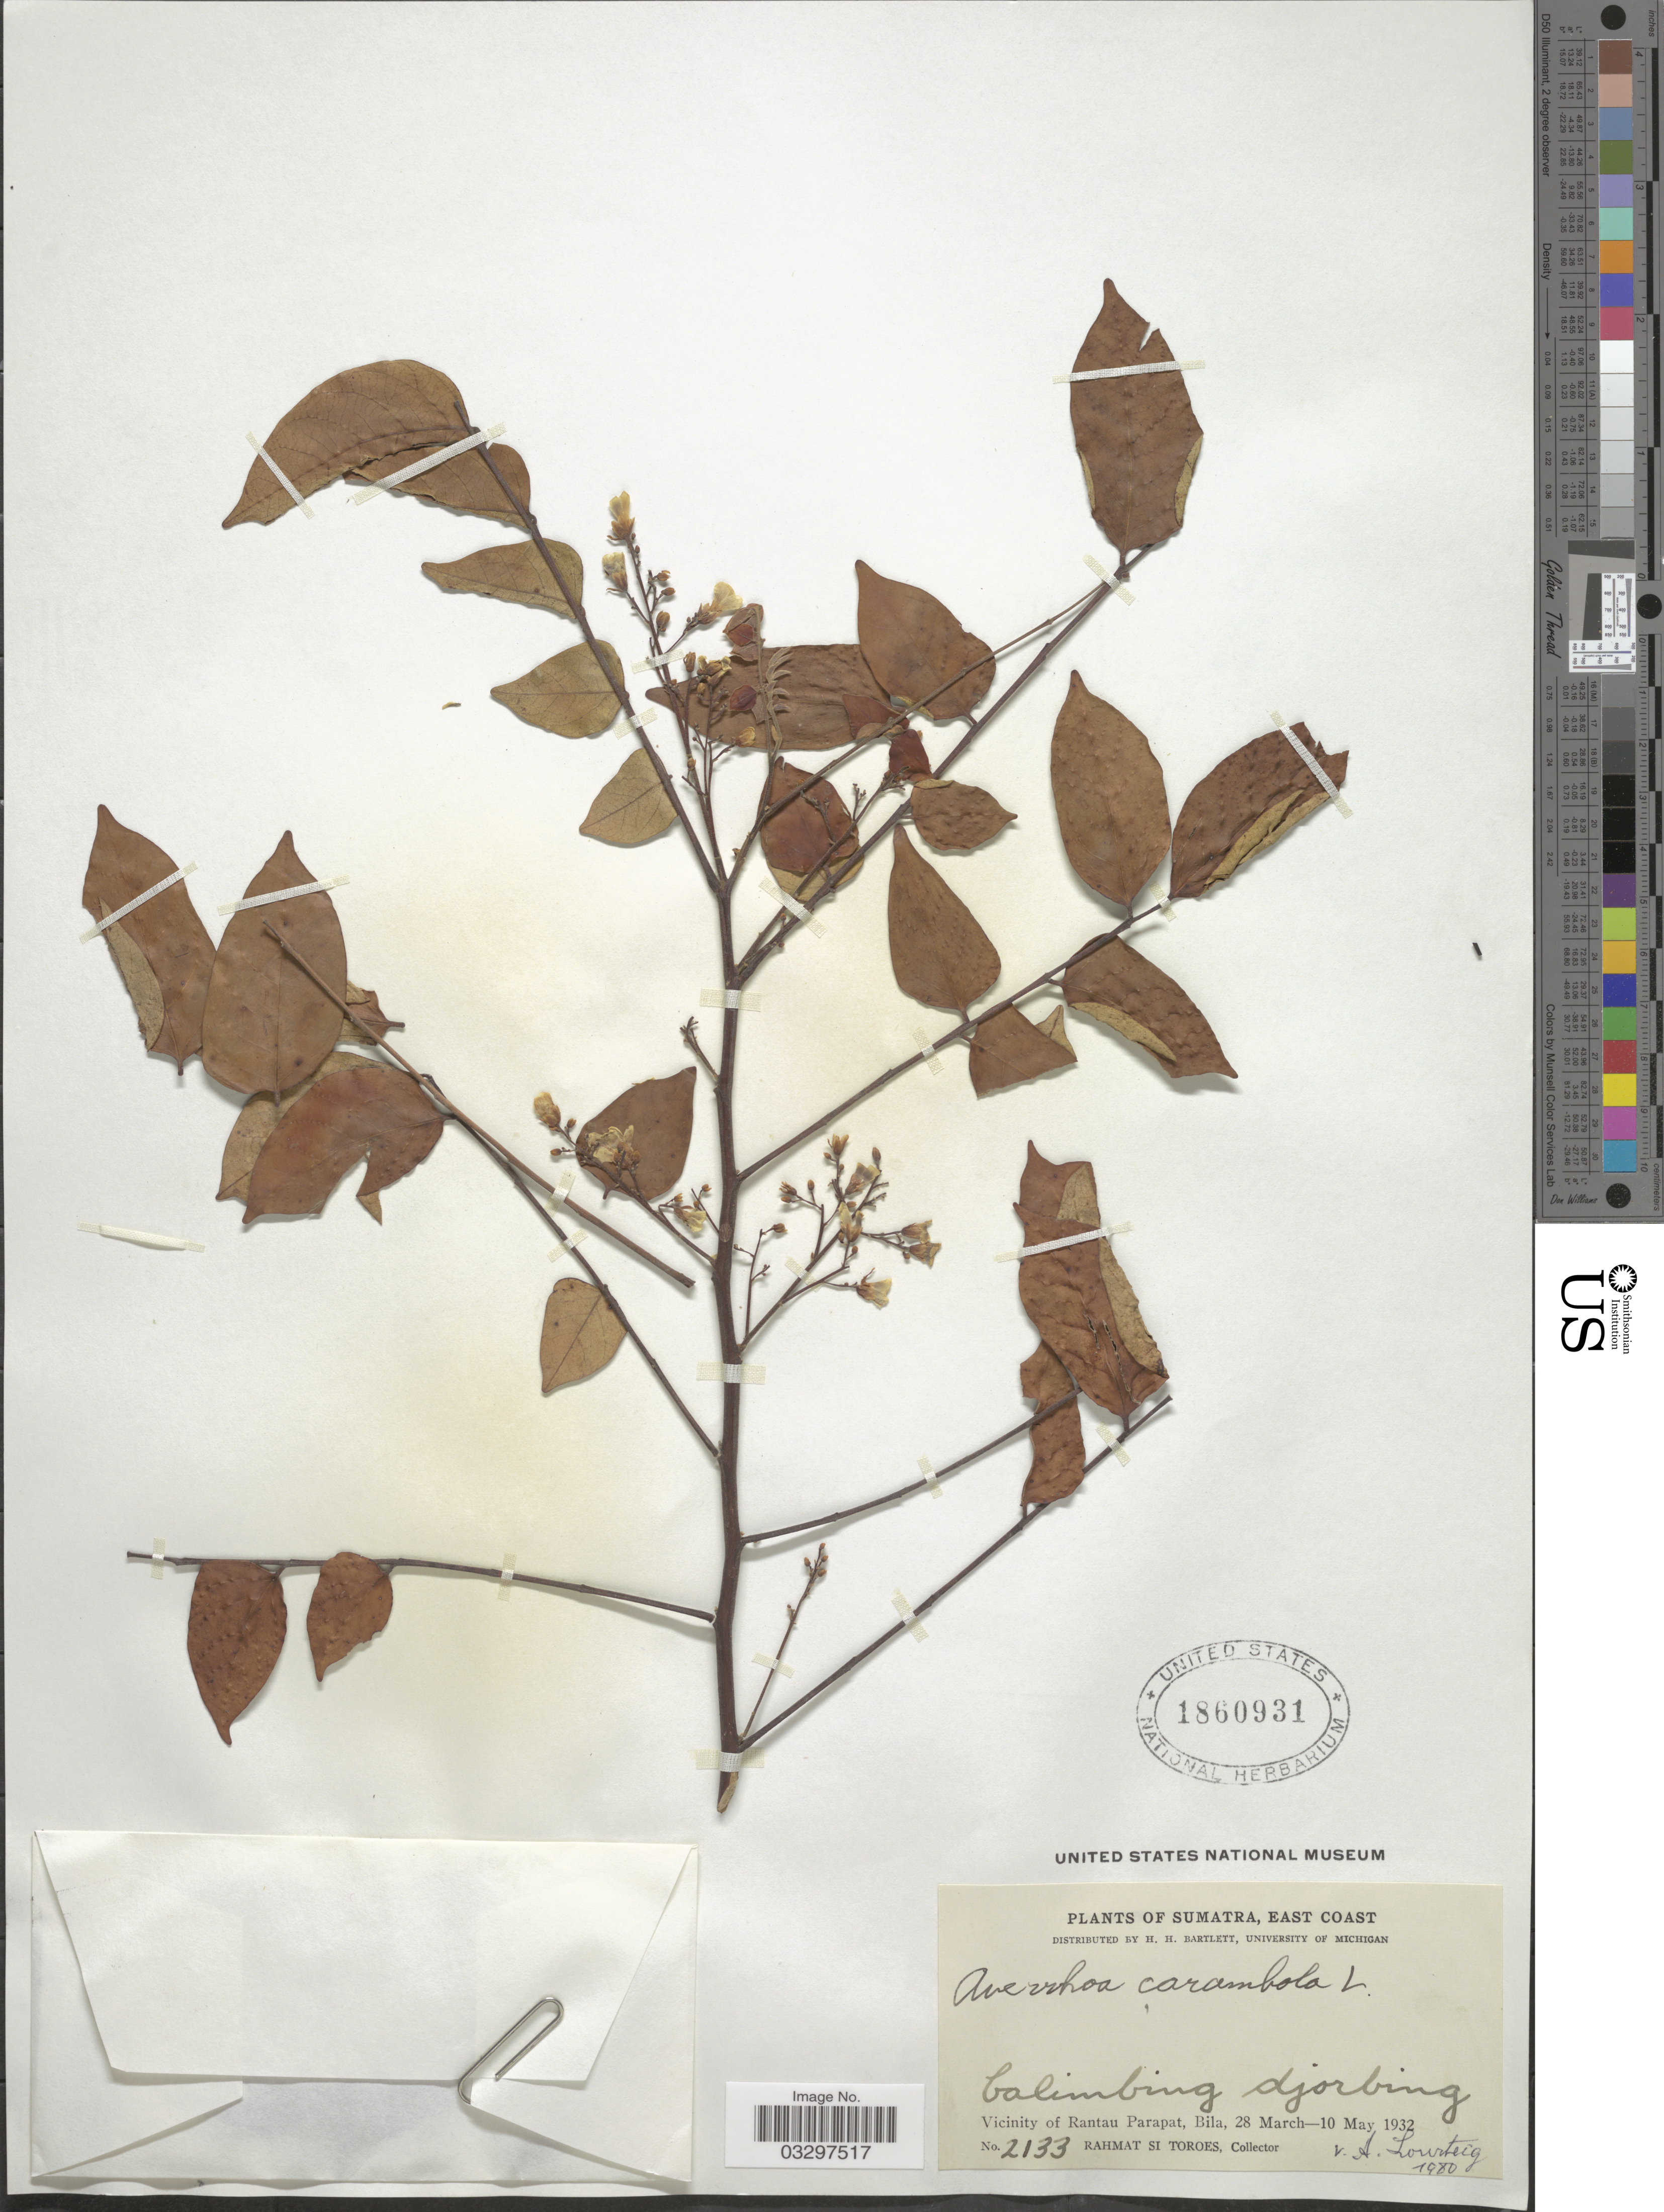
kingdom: Plantae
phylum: Tracheophyta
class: Magnoliopsida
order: Oxalidales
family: Oxalidaceae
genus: Averrhoa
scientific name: Averrhoa carambola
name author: L.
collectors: Rahmat Si Boeea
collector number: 2133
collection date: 1932-03-28/1932-05-10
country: Indonesia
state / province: Sumatra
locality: East Coast. Vicinity of Rantau Parapat, Bila.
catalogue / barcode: US 1860931